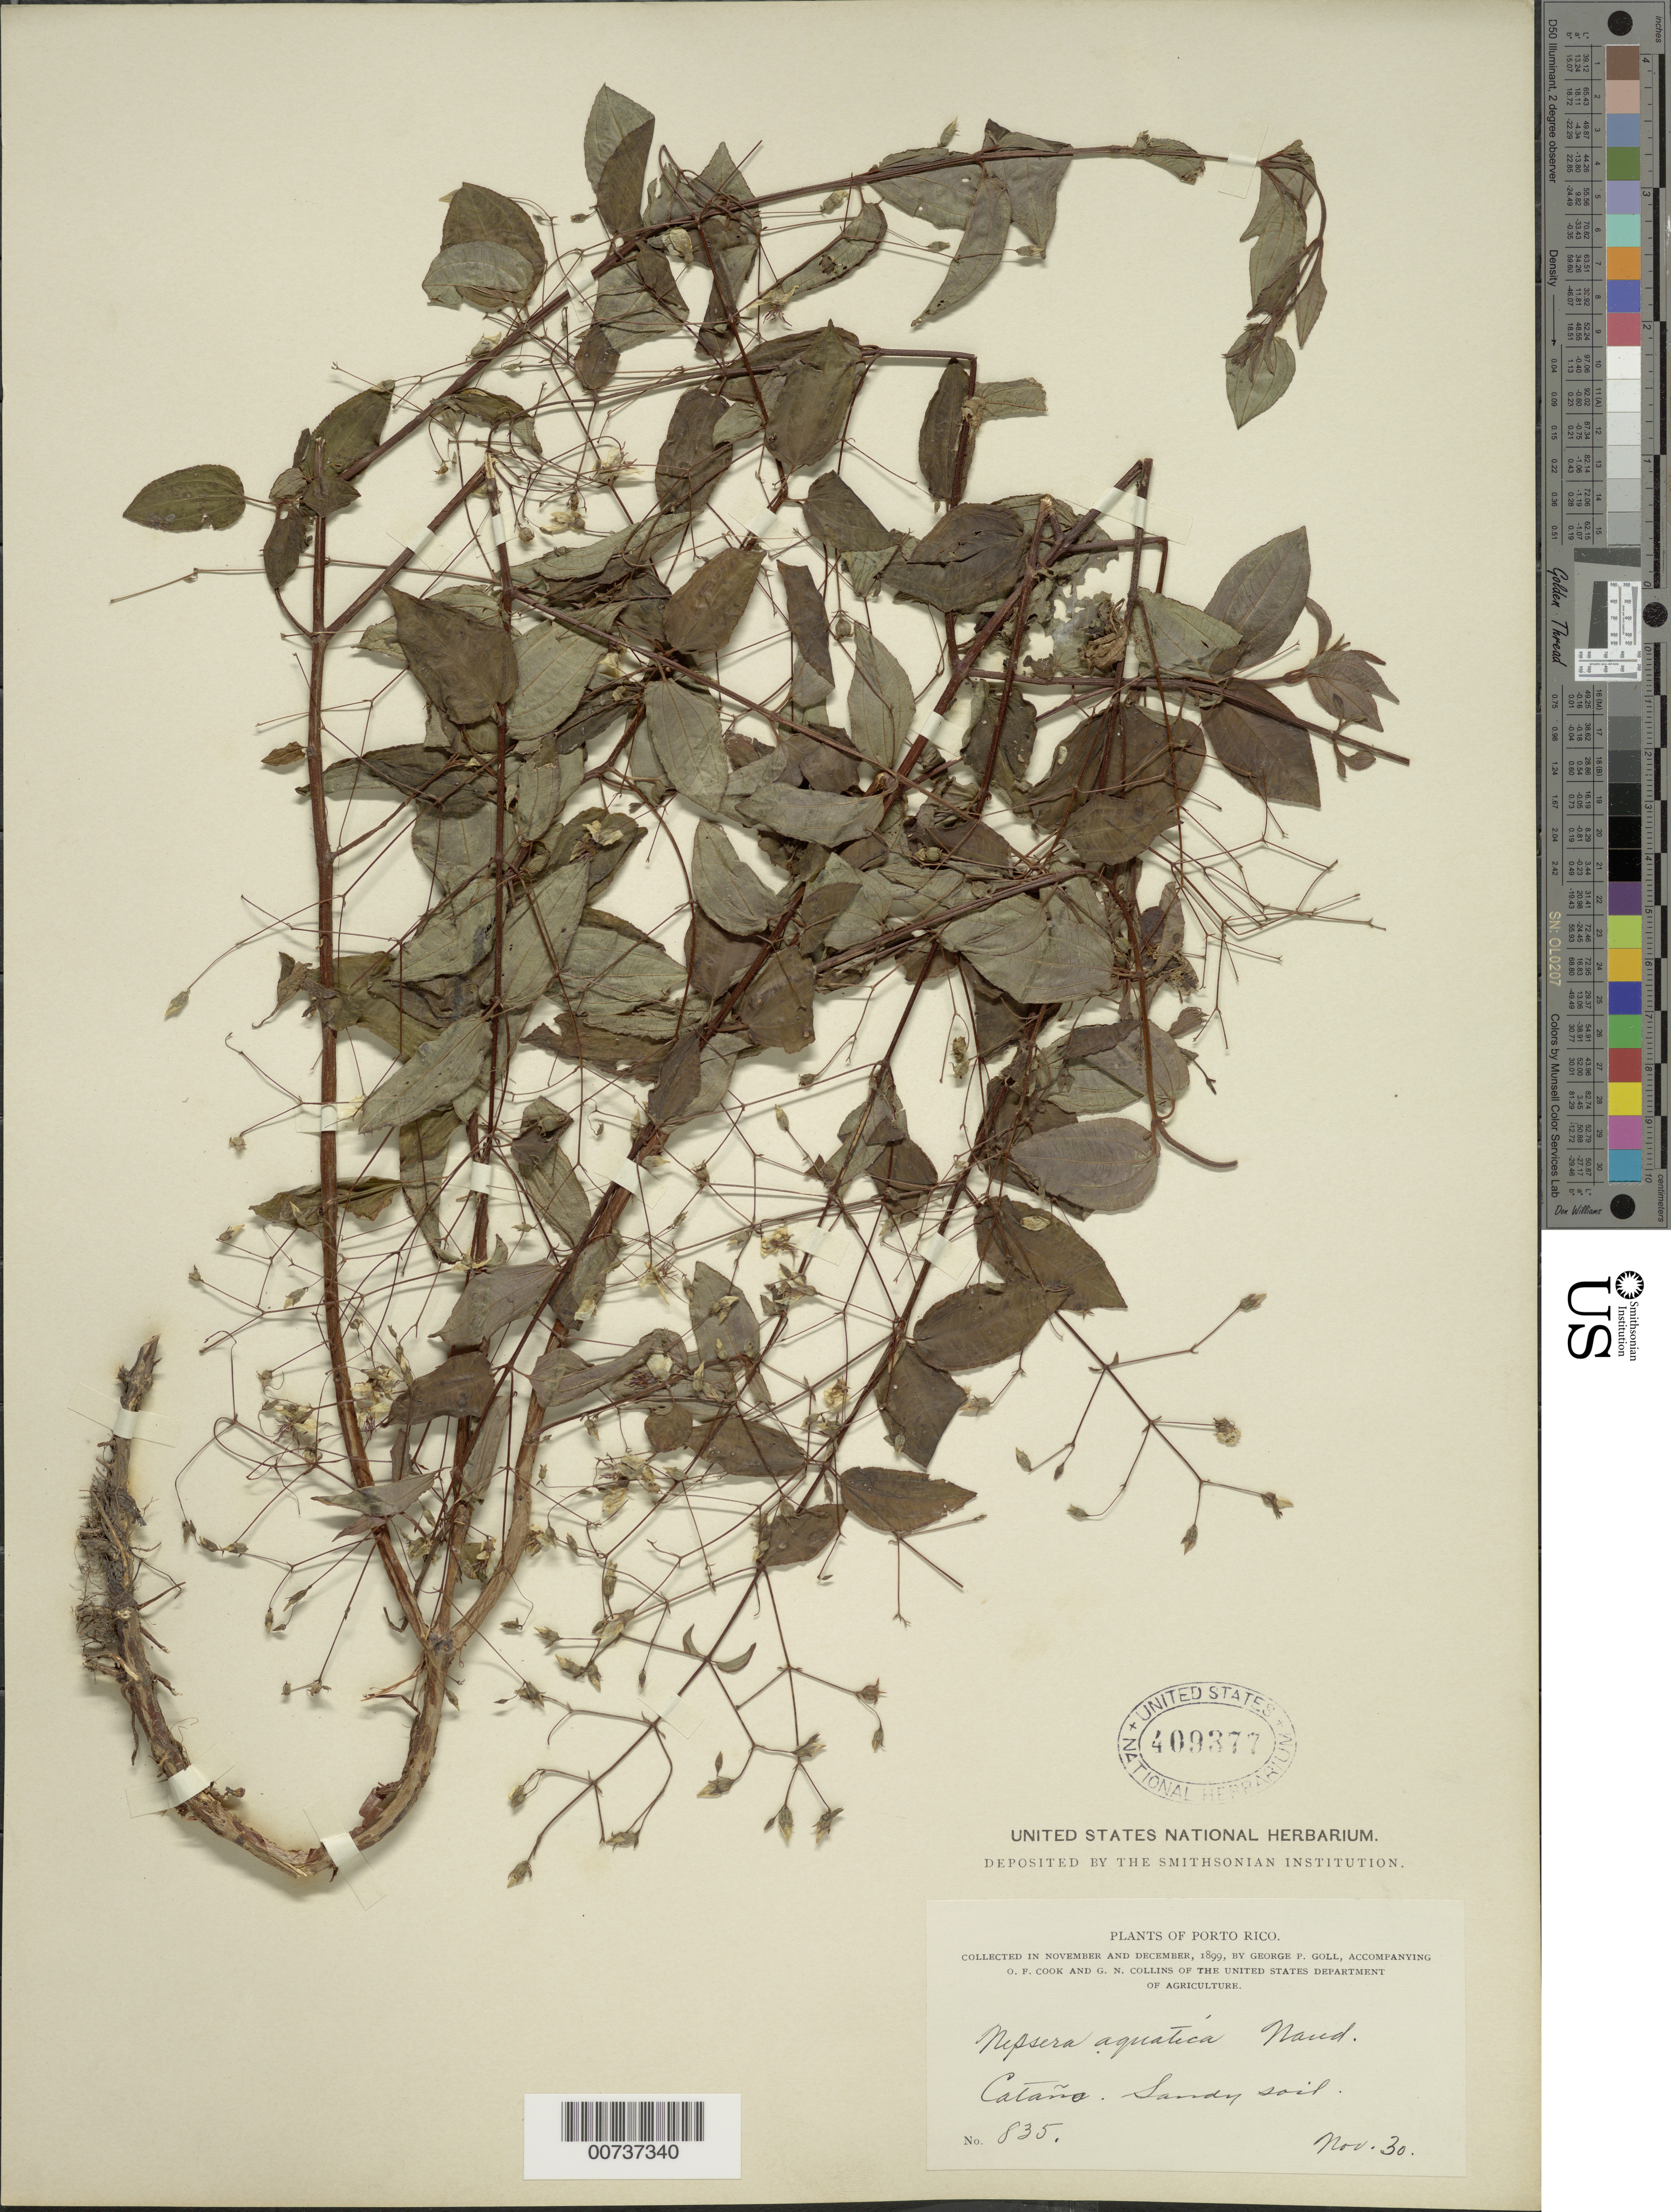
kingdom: Plantae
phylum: Tracheophyta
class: Magnoliopsida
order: Myrtales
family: Melastomataceae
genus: Nepsera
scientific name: Nepsera aquatica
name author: (Aubl.) Naudin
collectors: G. Goll, R. Cook & G. N. Collins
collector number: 835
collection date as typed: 30 Nov 1899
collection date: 1899-11-30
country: Puerto Rico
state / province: Cataño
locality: Cataño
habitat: Sandy soil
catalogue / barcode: US 409377